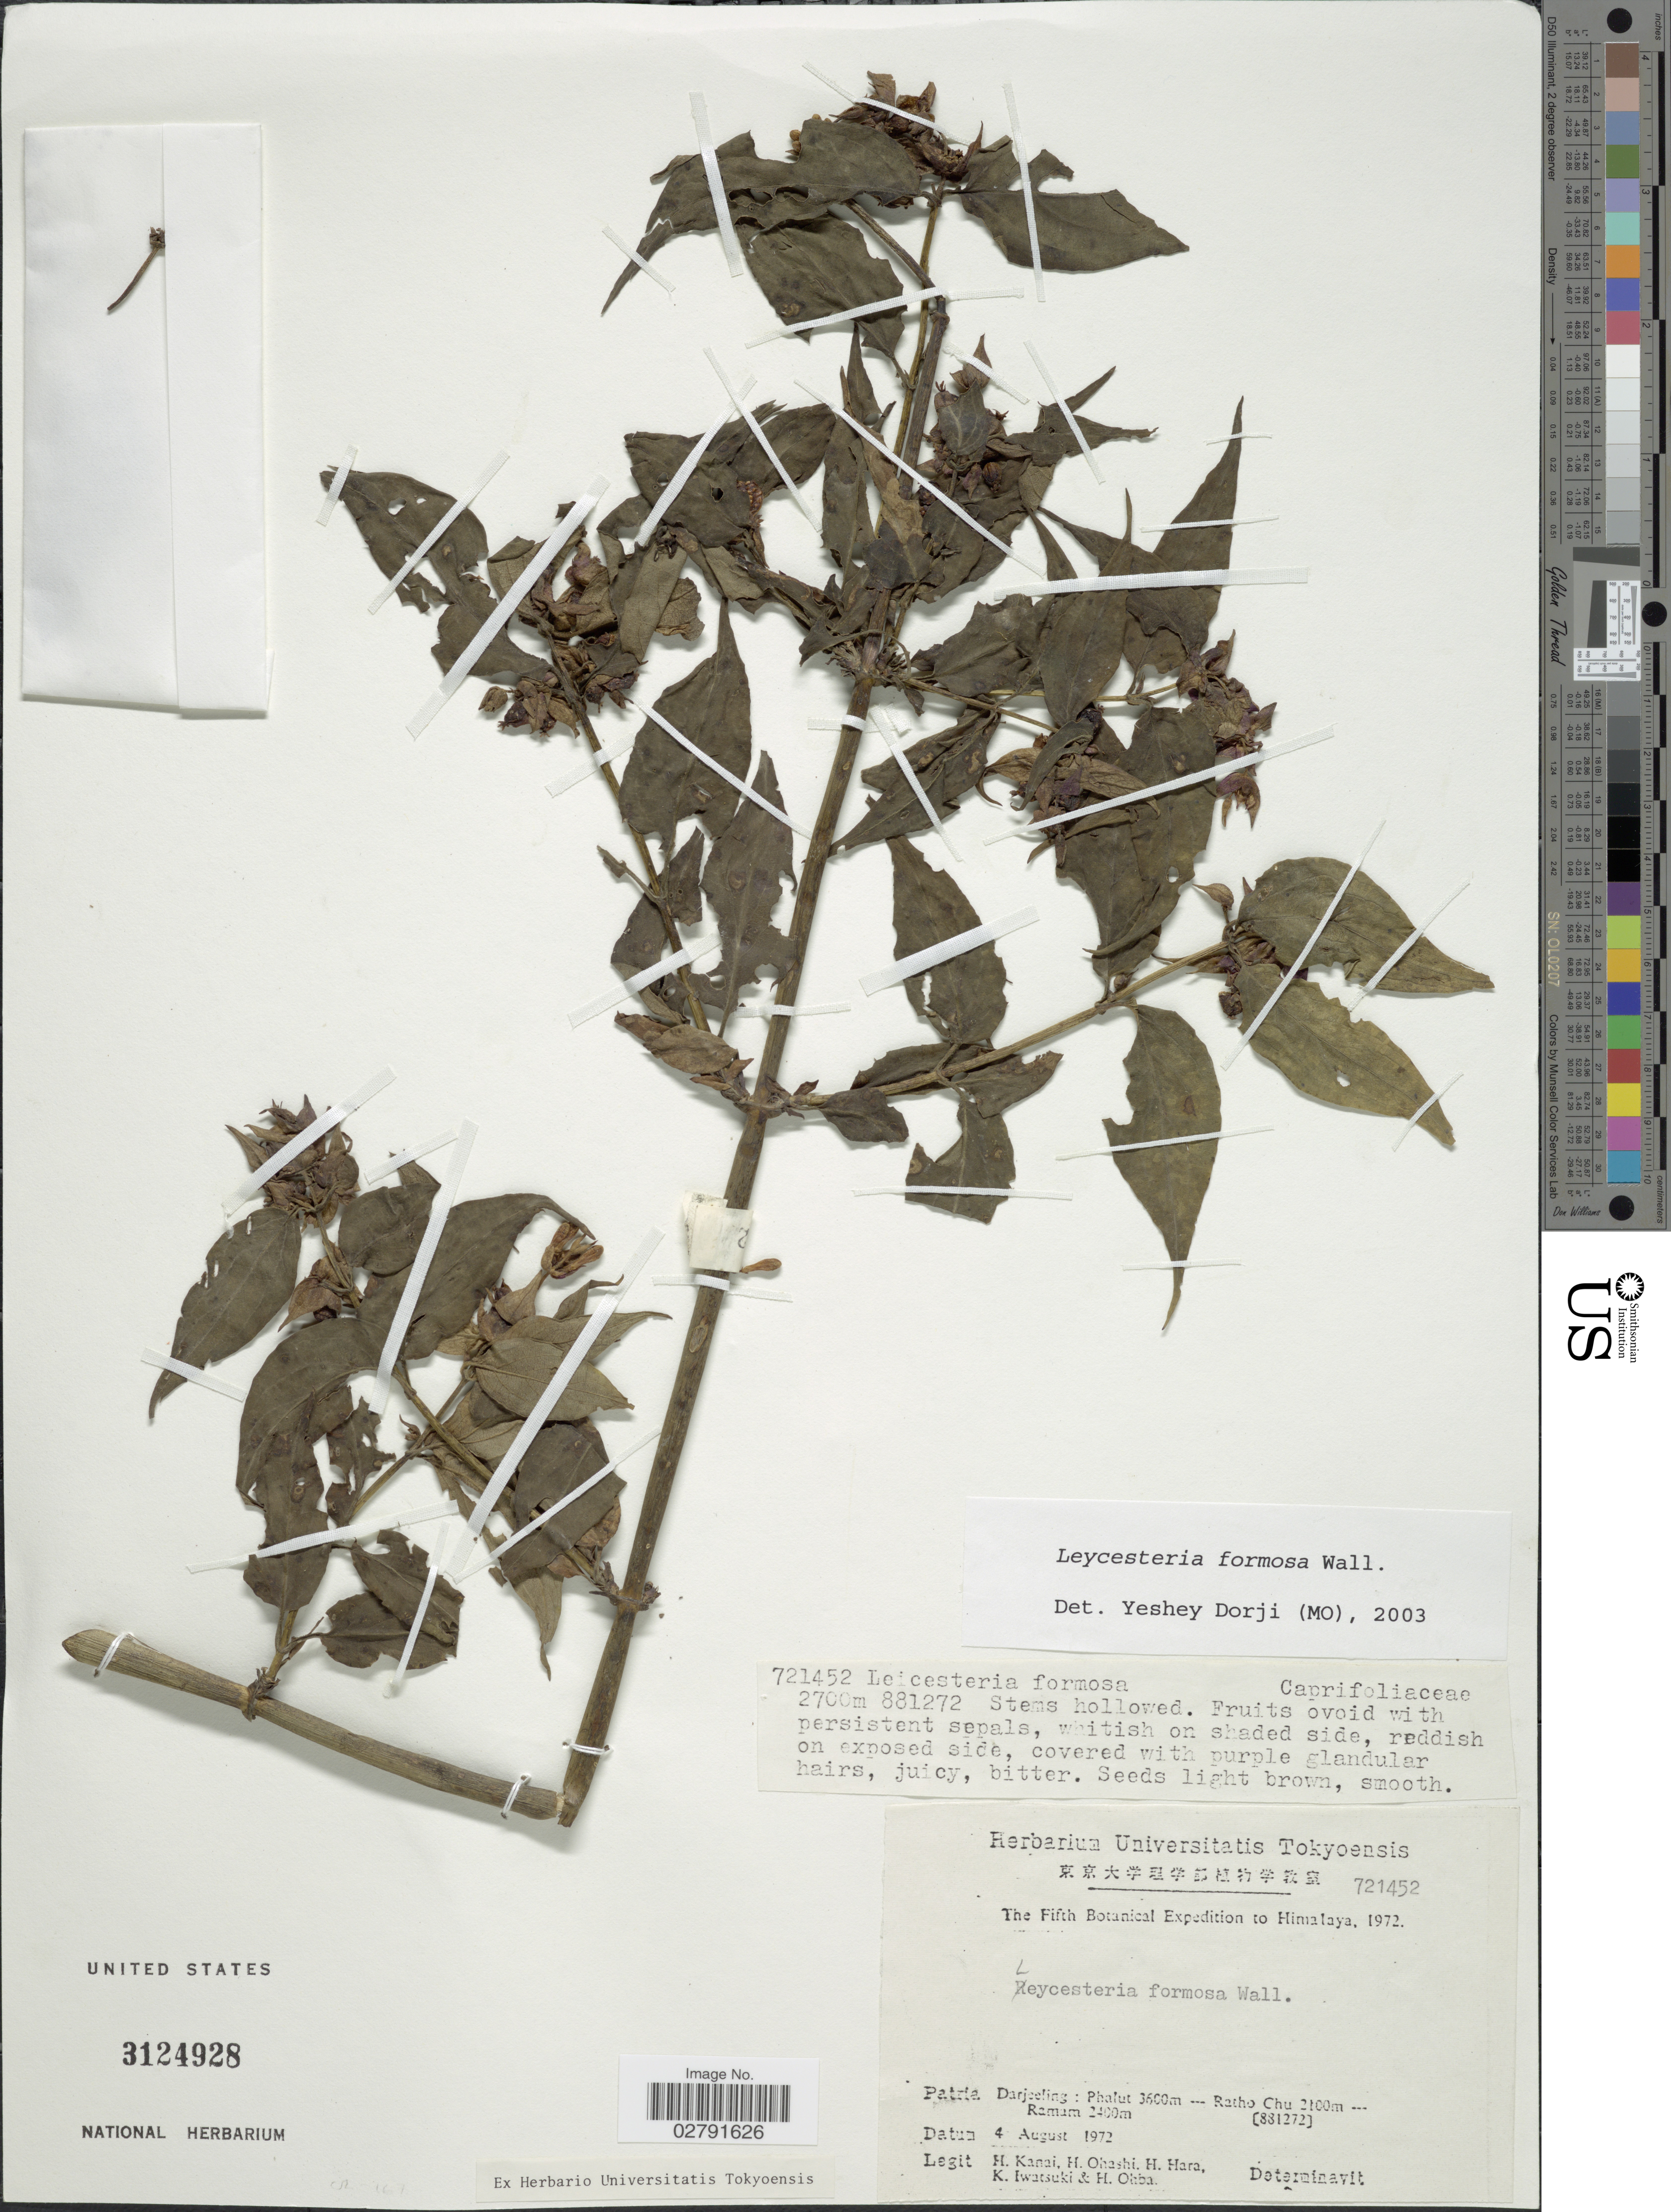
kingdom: Plantae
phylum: Tracheophyta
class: Magnoliopsida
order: Dipsacales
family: Caprifoliaceae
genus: Leycesteria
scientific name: Leycesteria formosa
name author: Wall.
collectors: H. Kanai, H. Ohashi, H. Hara, K. Iwatsuki & H. Ohba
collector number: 721452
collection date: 1972-08-04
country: India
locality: Himalaya, Darjeeling: Phalut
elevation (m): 2400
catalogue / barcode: US 3124928